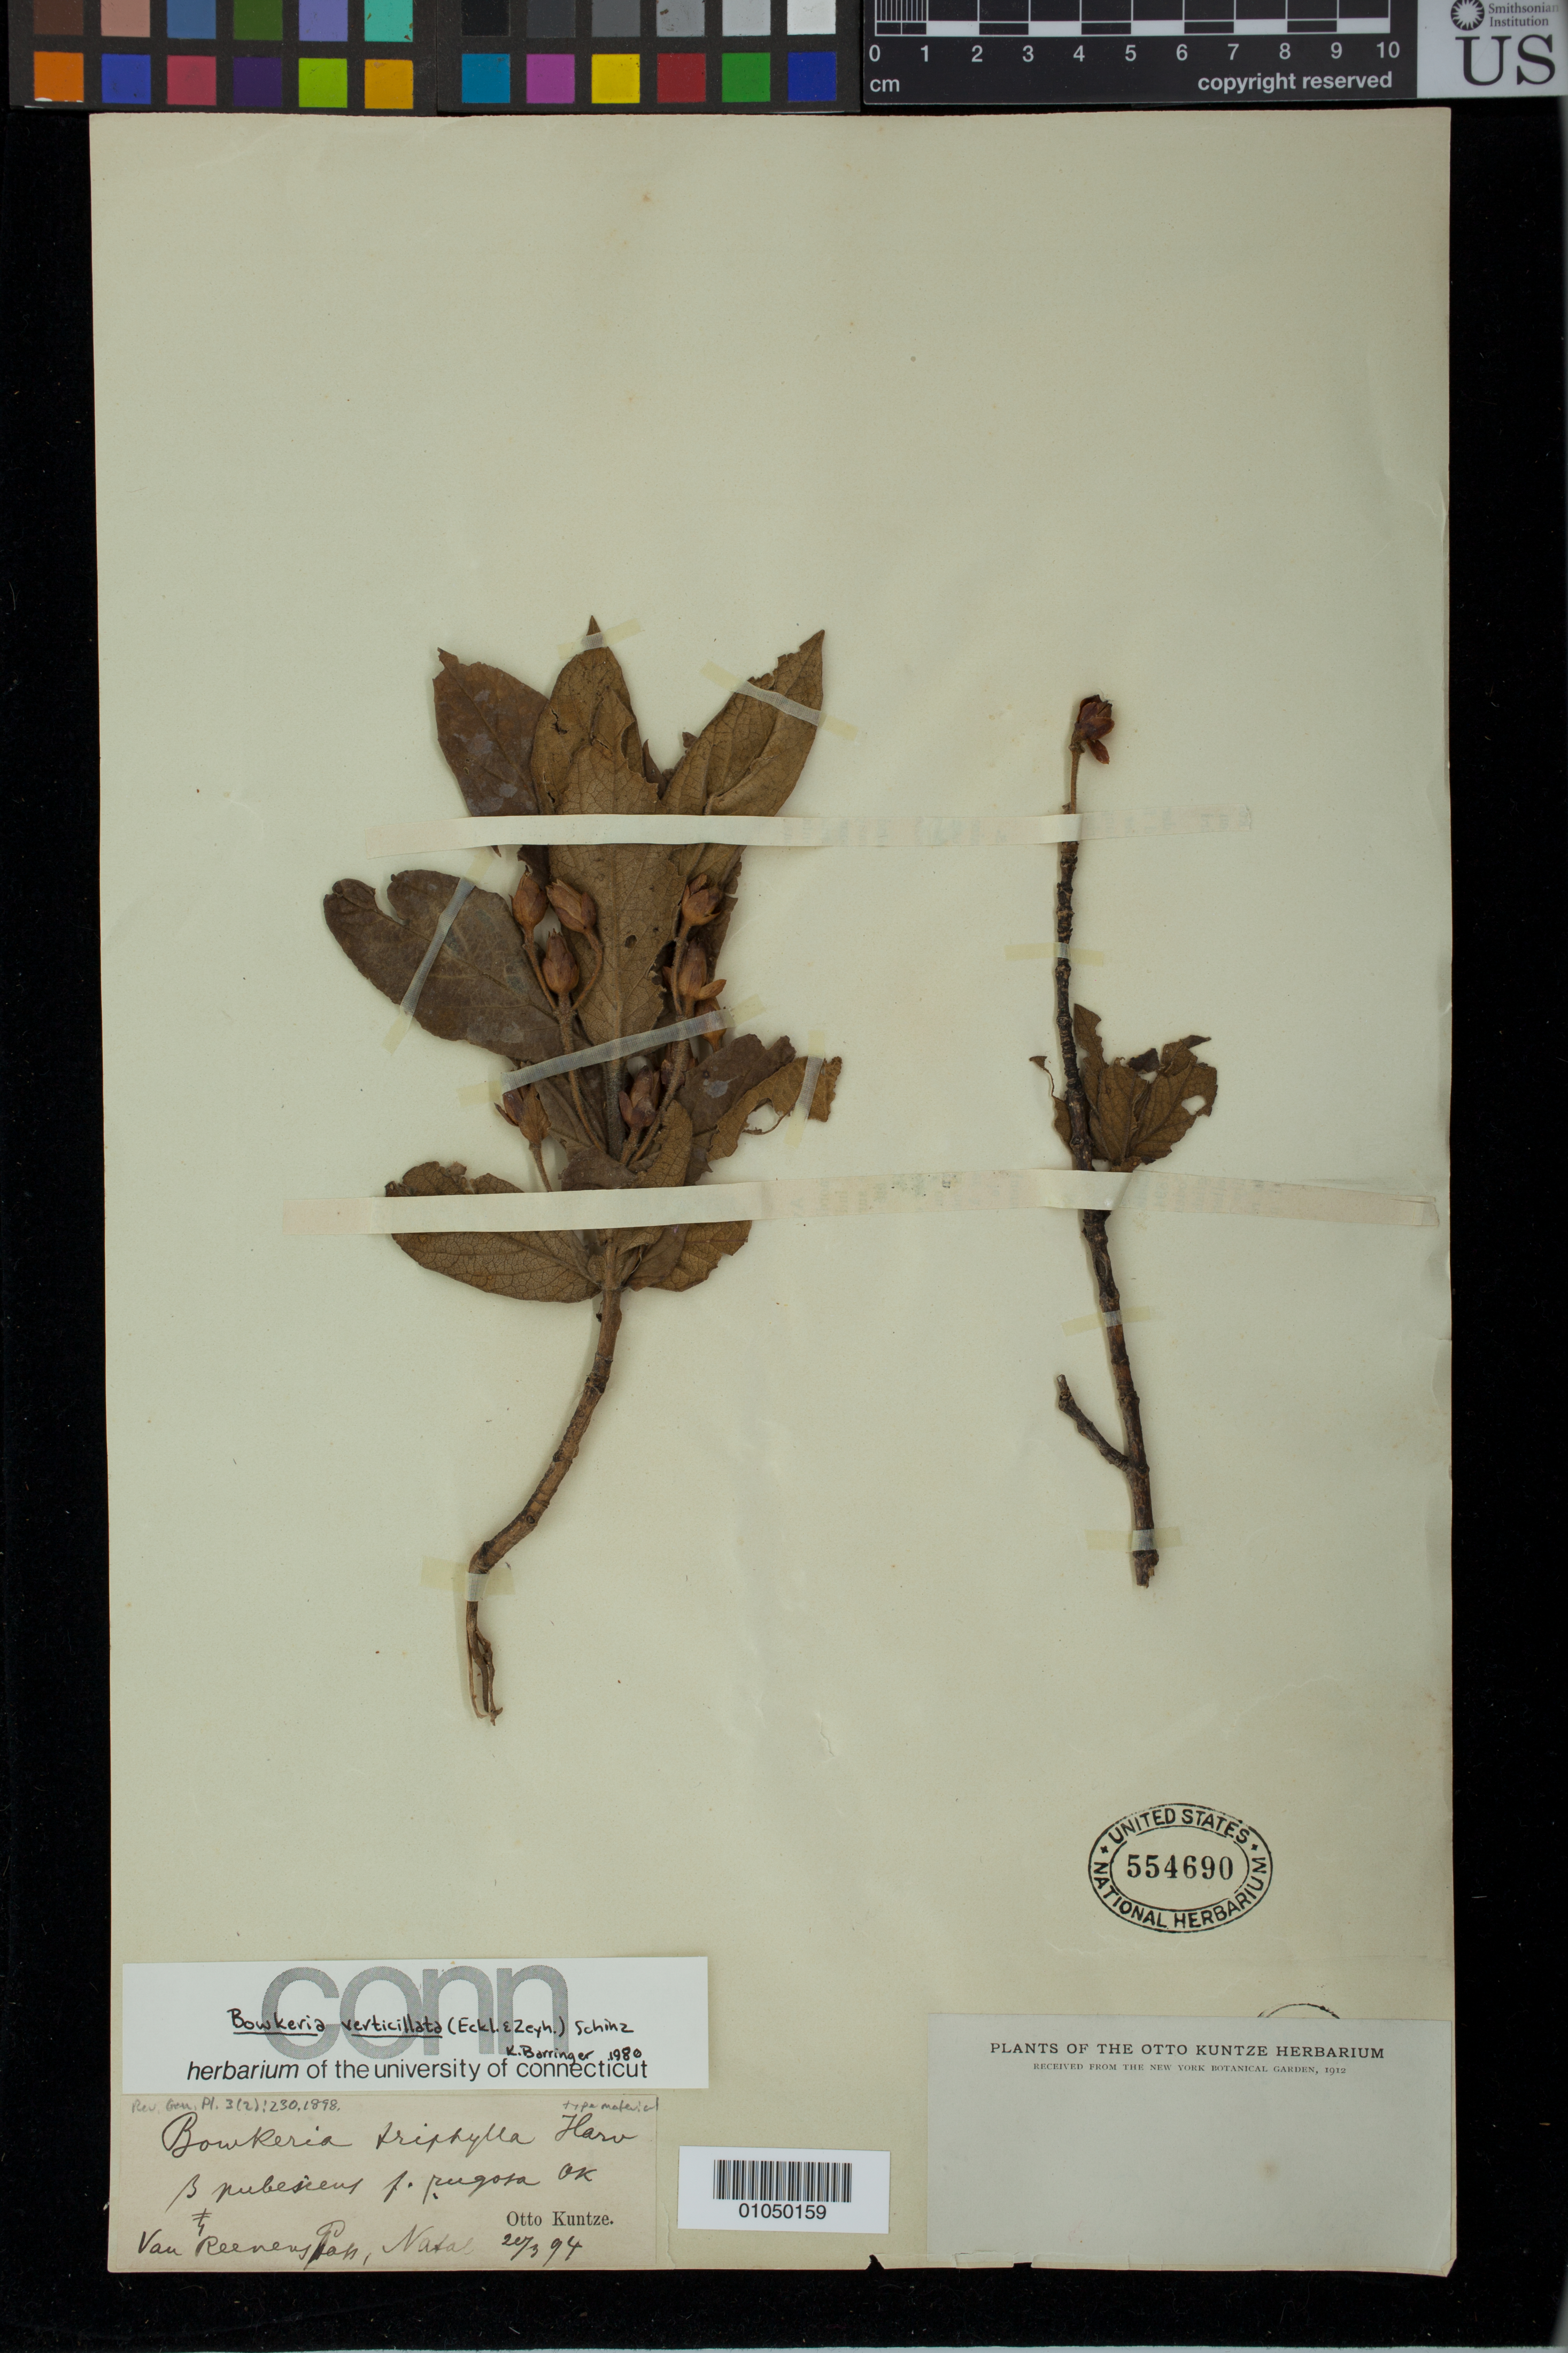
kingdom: Plantae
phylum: Tracheophyta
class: Magnoliopsida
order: Lamiales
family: Stilbaceae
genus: Bowkeria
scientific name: Bowkeria triphylla var. pubescens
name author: Kuntze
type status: Type Collection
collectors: C.E.O. Kuntze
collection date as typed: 20 Mar 1894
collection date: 1894-03-20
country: South Africa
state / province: KwaZulu-Natal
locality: Van Reenen's Pass, Natal.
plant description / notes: Kuntze's annotation & citation of var. pubescens "f. rugosa" is confusing as there is no other forma described under this variety.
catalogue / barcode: US 554690